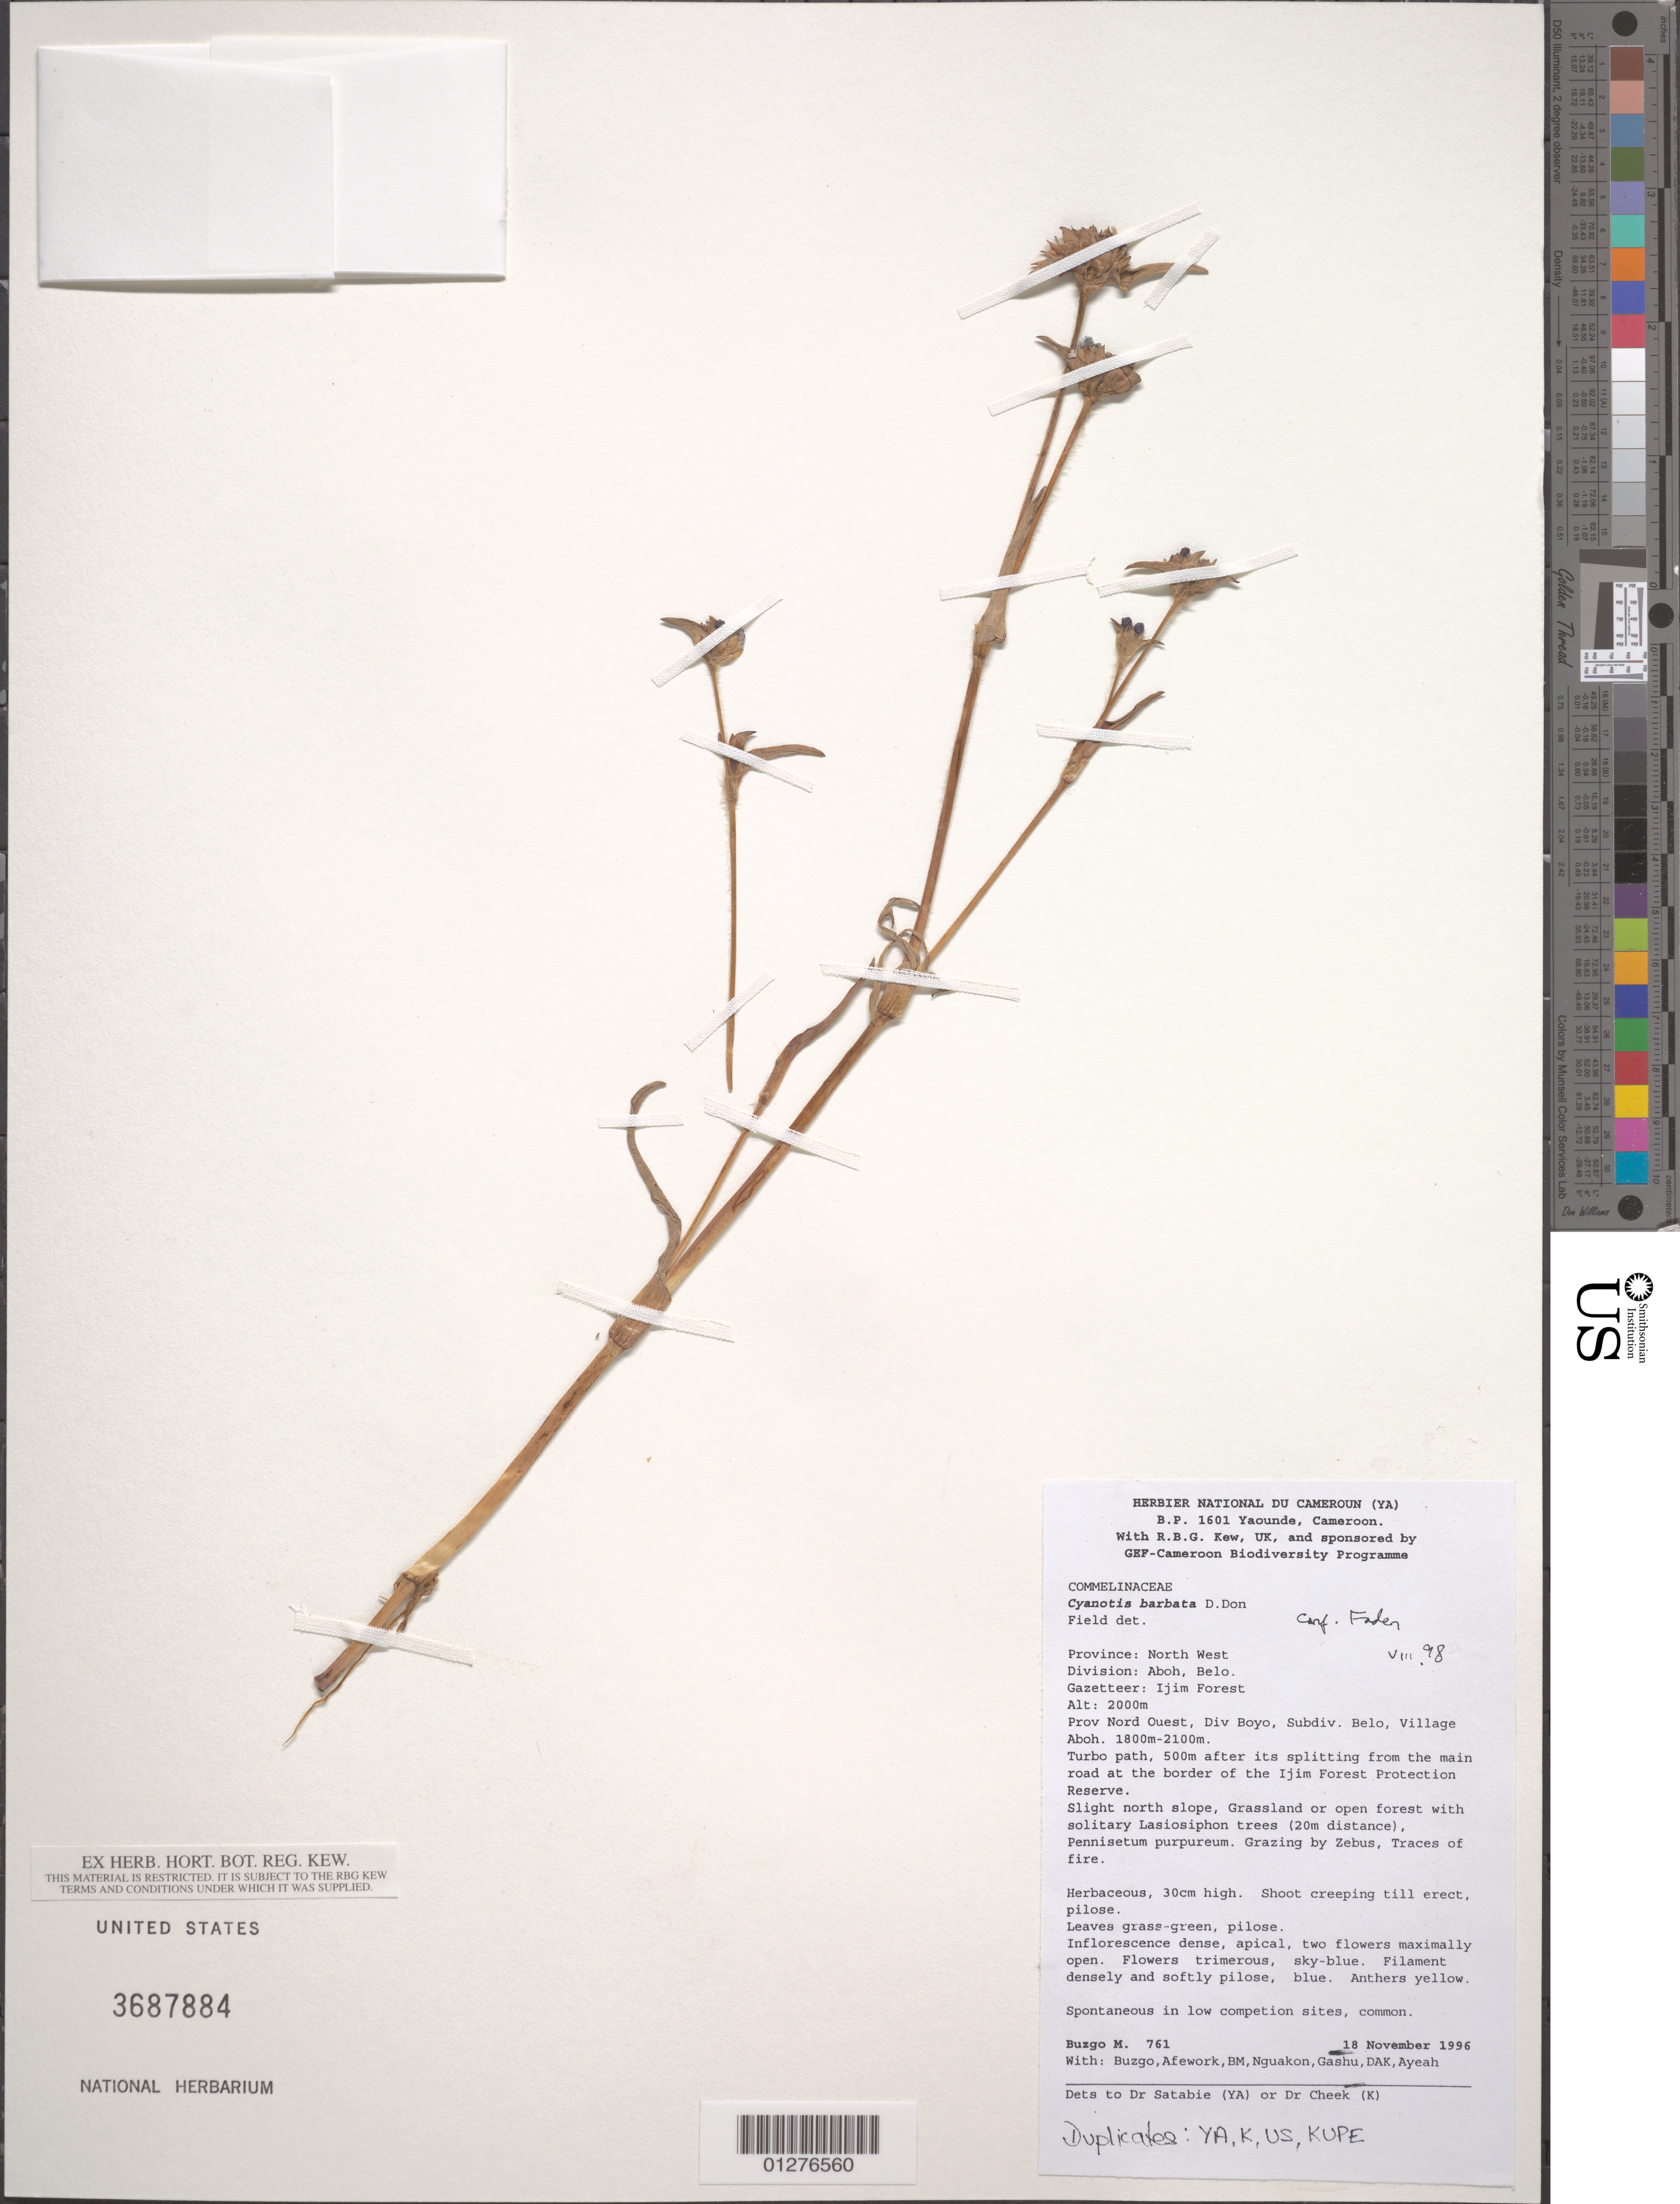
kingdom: Plantae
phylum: Tracheophyta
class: Liliopsida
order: Commelinales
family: Commelinaceae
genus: Cyanotis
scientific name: Cyanotis barbata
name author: D. Don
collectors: M. Buzgo et al.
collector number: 761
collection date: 1996-11-18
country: Cameroon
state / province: Nord-ouest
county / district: Boyo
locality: Turbo path, 500m after its splitting from the main road at the border of the Ijim Forest Protection Reserve.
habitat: Slight north slope, Grasland or open forest with swolitary Laswiosiphon trees (20 m distance), Pennisetum purpureum. Grazing by Zebus, Traces of fire.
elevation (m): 2000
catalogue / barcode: US 3687884